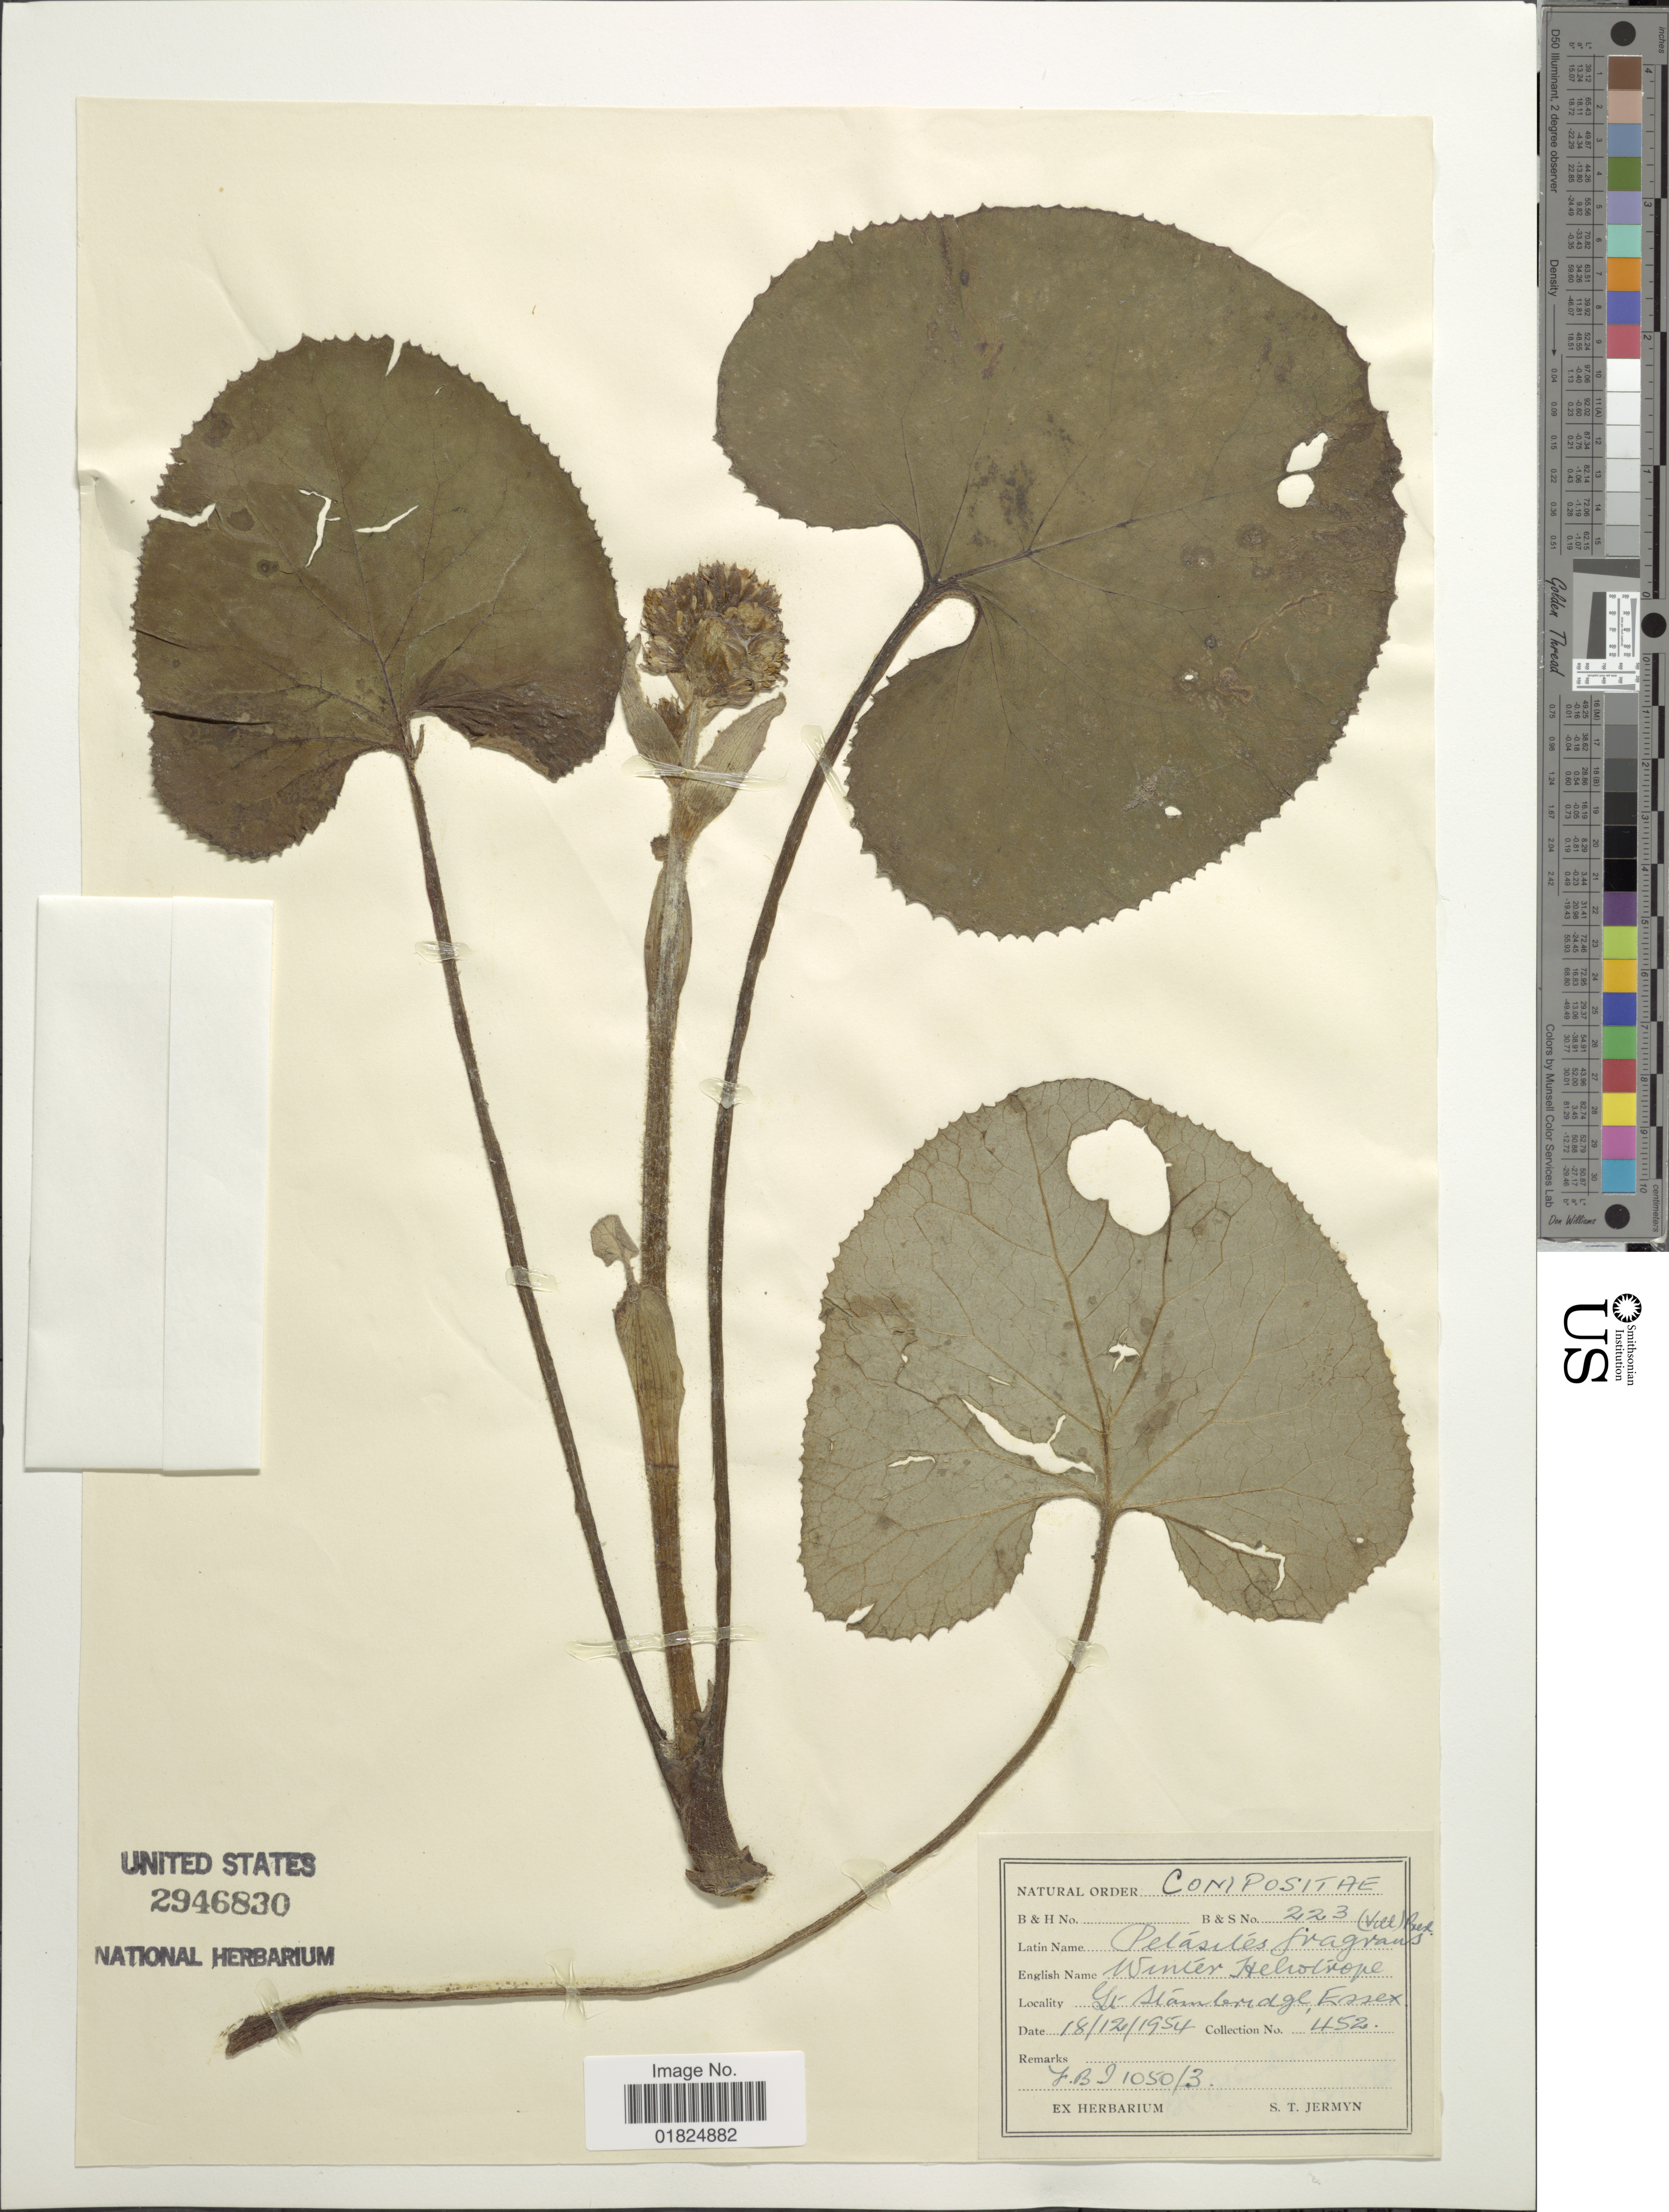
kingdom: Plantae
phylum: Tracheophyta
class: Magnoliopsida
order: Asterales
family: Asteraceae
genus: Petasites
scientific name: Petasites pyrenaicus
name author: (L.) López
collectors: S. Jermyn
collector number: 452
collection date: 1954-12-18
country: United Kingdom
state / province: England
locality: St. Hambridge, Essex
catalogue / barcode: US 2946830